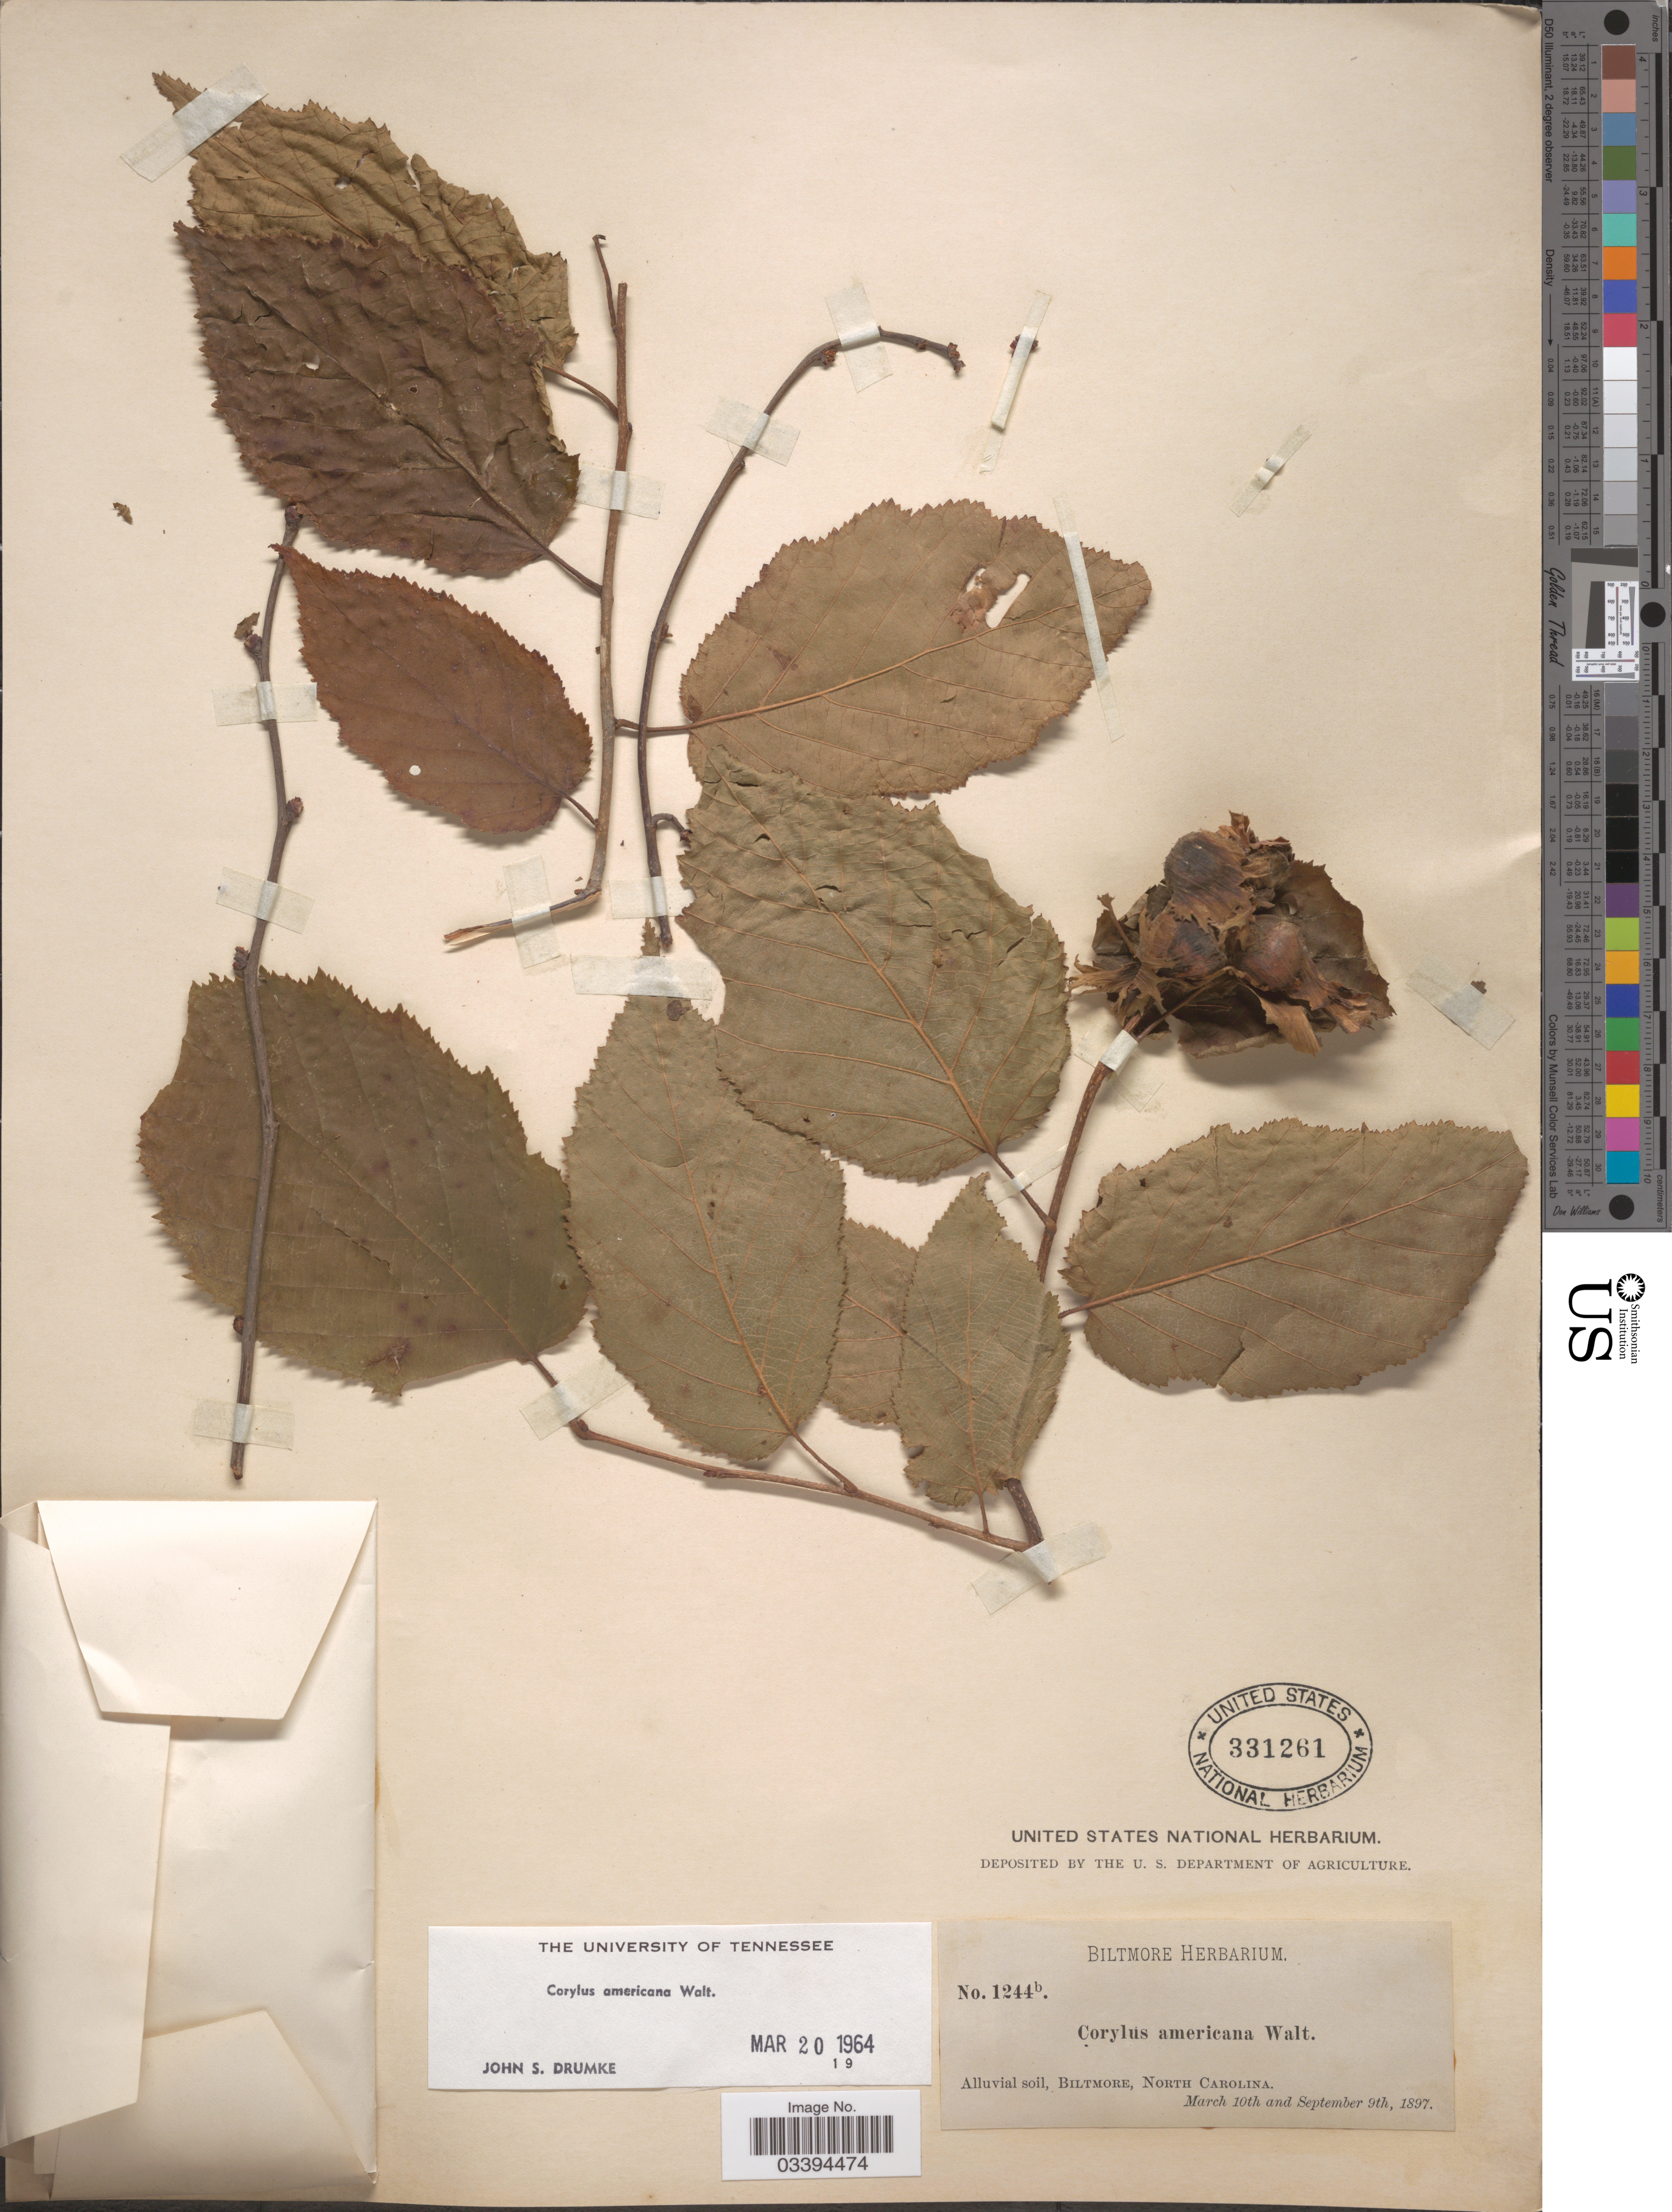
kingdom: Plantae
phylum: Tracheophyta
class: Magnoliopsida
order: Fagales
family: Betulaceae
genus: Corylus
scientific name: Corylus americana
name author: Walter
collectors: ex herb. Biltmore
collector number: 1244b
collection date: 1897-03-10/1897-09-09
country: United States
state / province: North Carolina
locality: Alluvial soil, Biltmore.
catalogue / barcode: US 331261